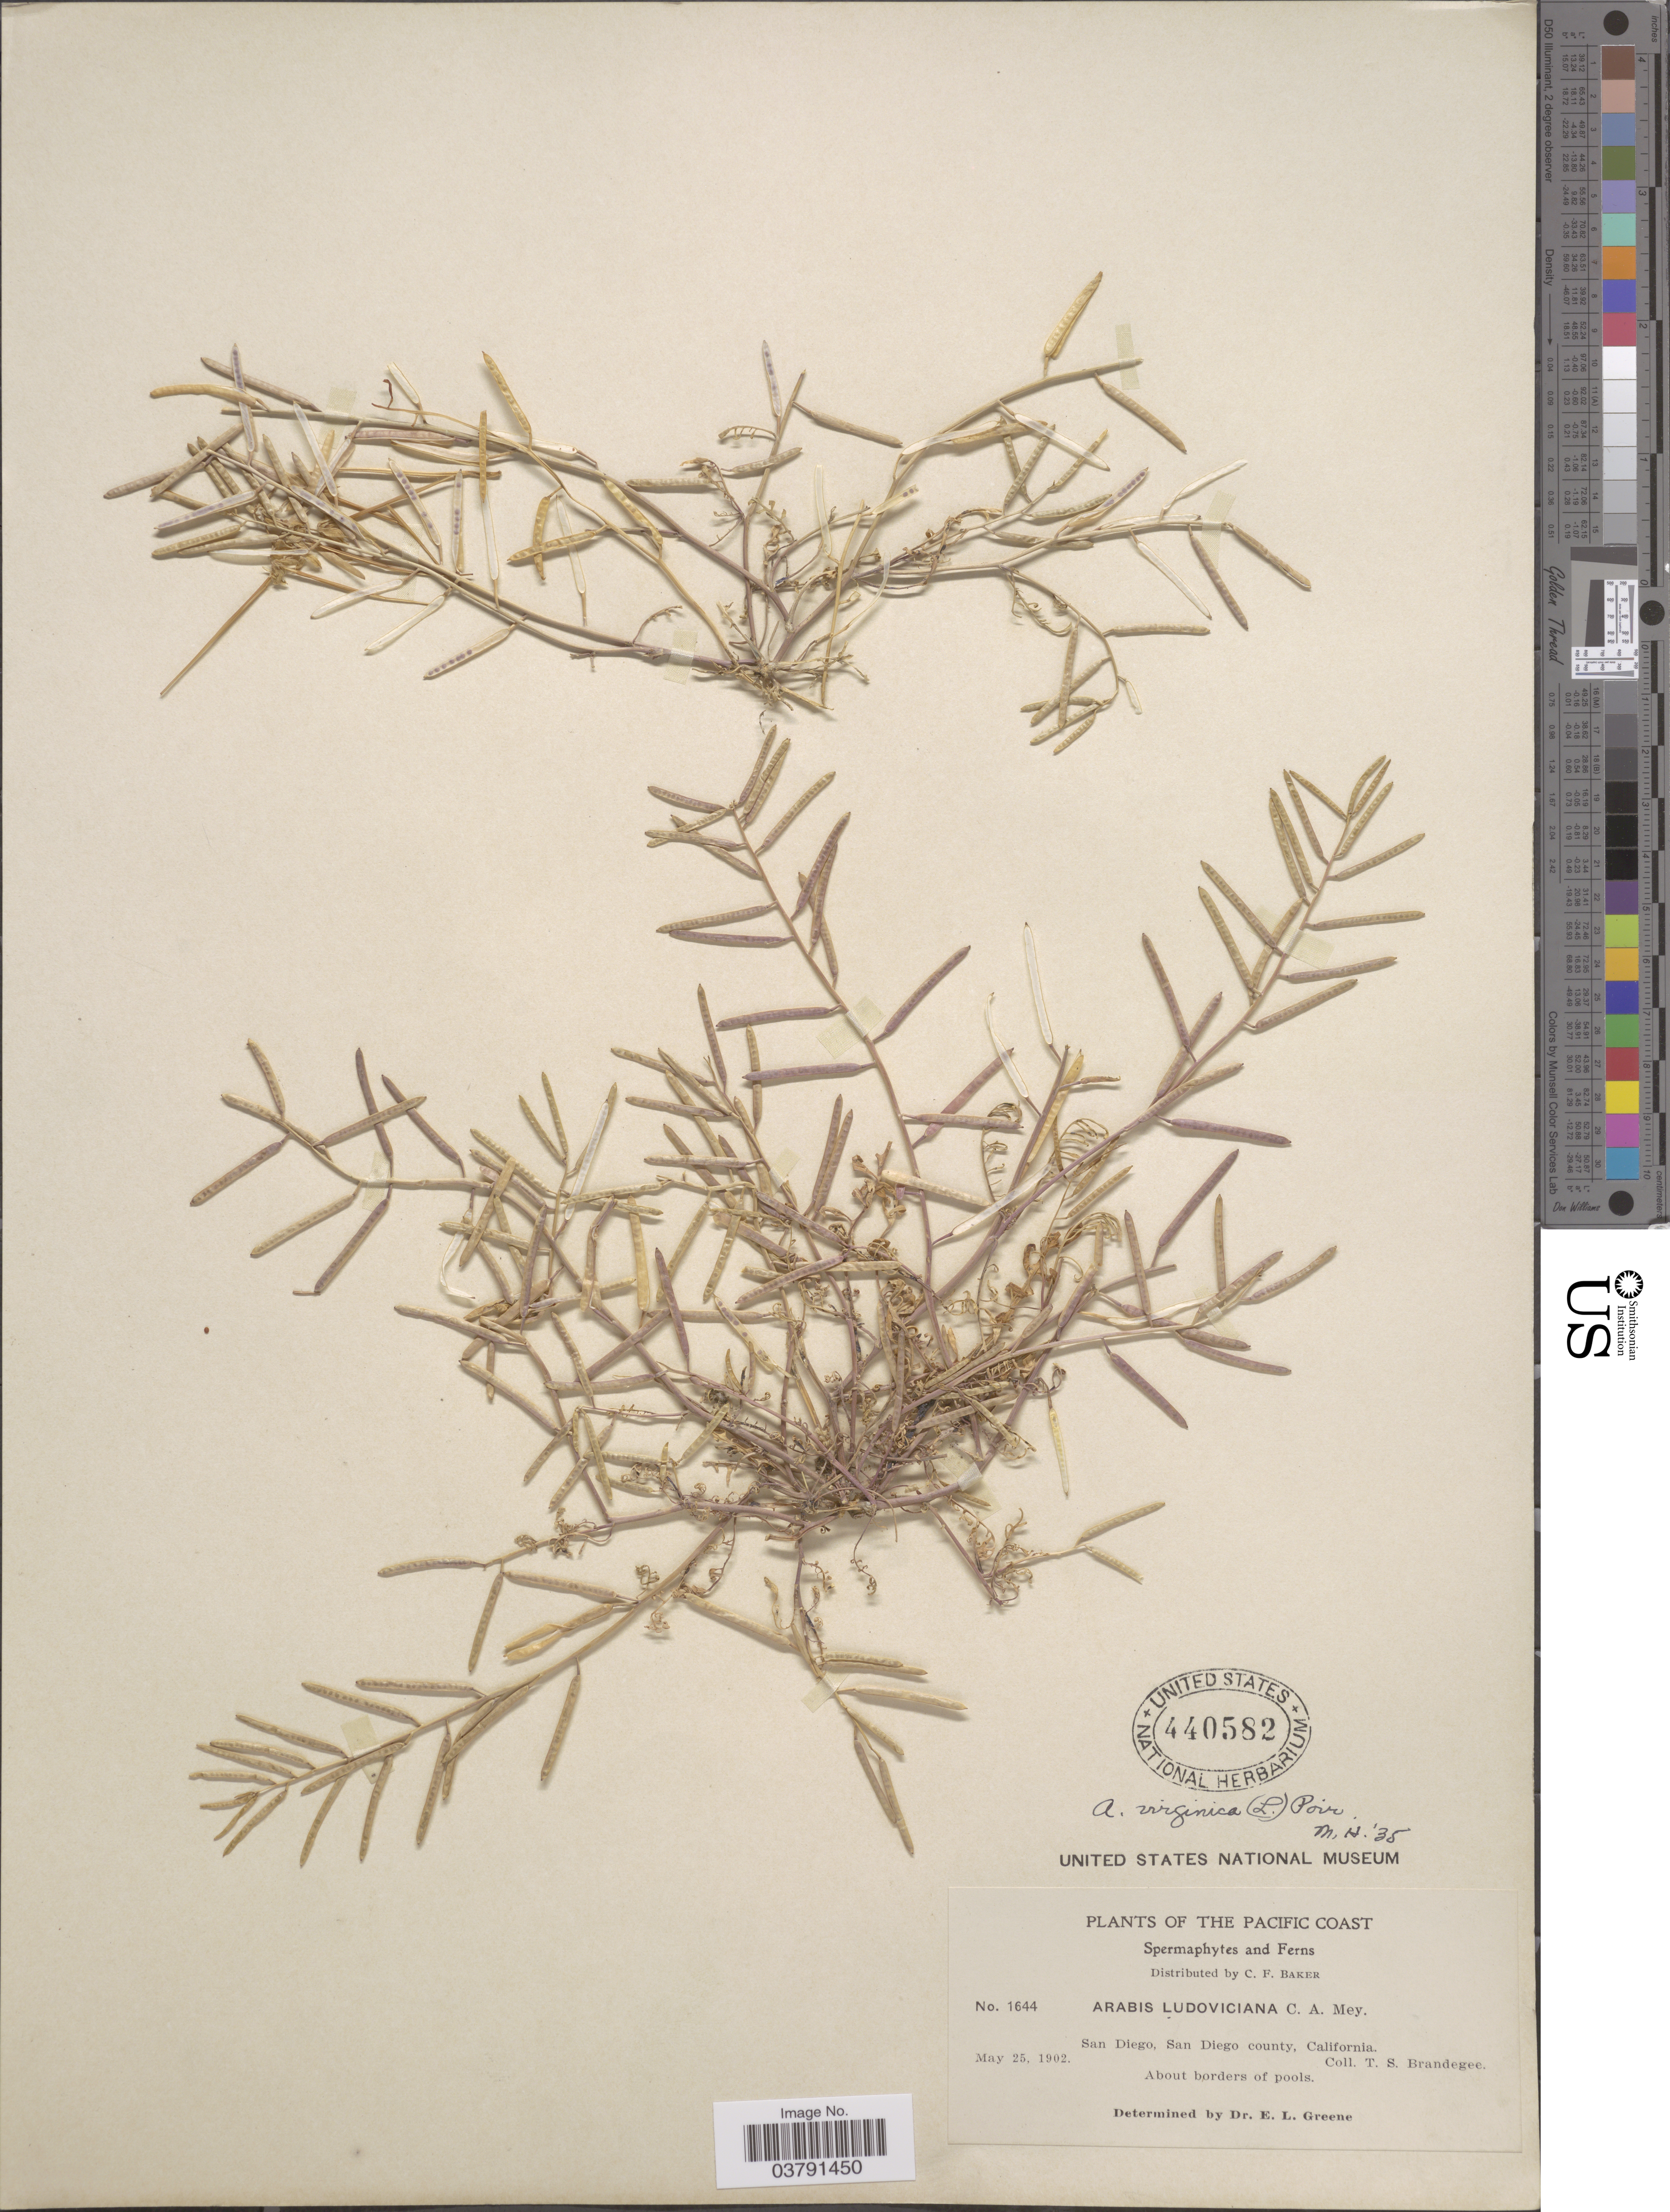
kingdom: Plantae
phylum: Tracheophyta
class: Magnoliopsida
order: Brassicales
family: Brassicaceae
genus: Planodes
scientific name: Planodes virginicum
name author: (L.) Greene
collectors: T. S. Brandegee (herbarium)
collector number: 1644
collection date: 1902-05-25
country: United States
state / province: California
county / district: San Diego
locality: The Pacific Coast. San Diego, San Diego county.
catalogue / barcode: US 440582